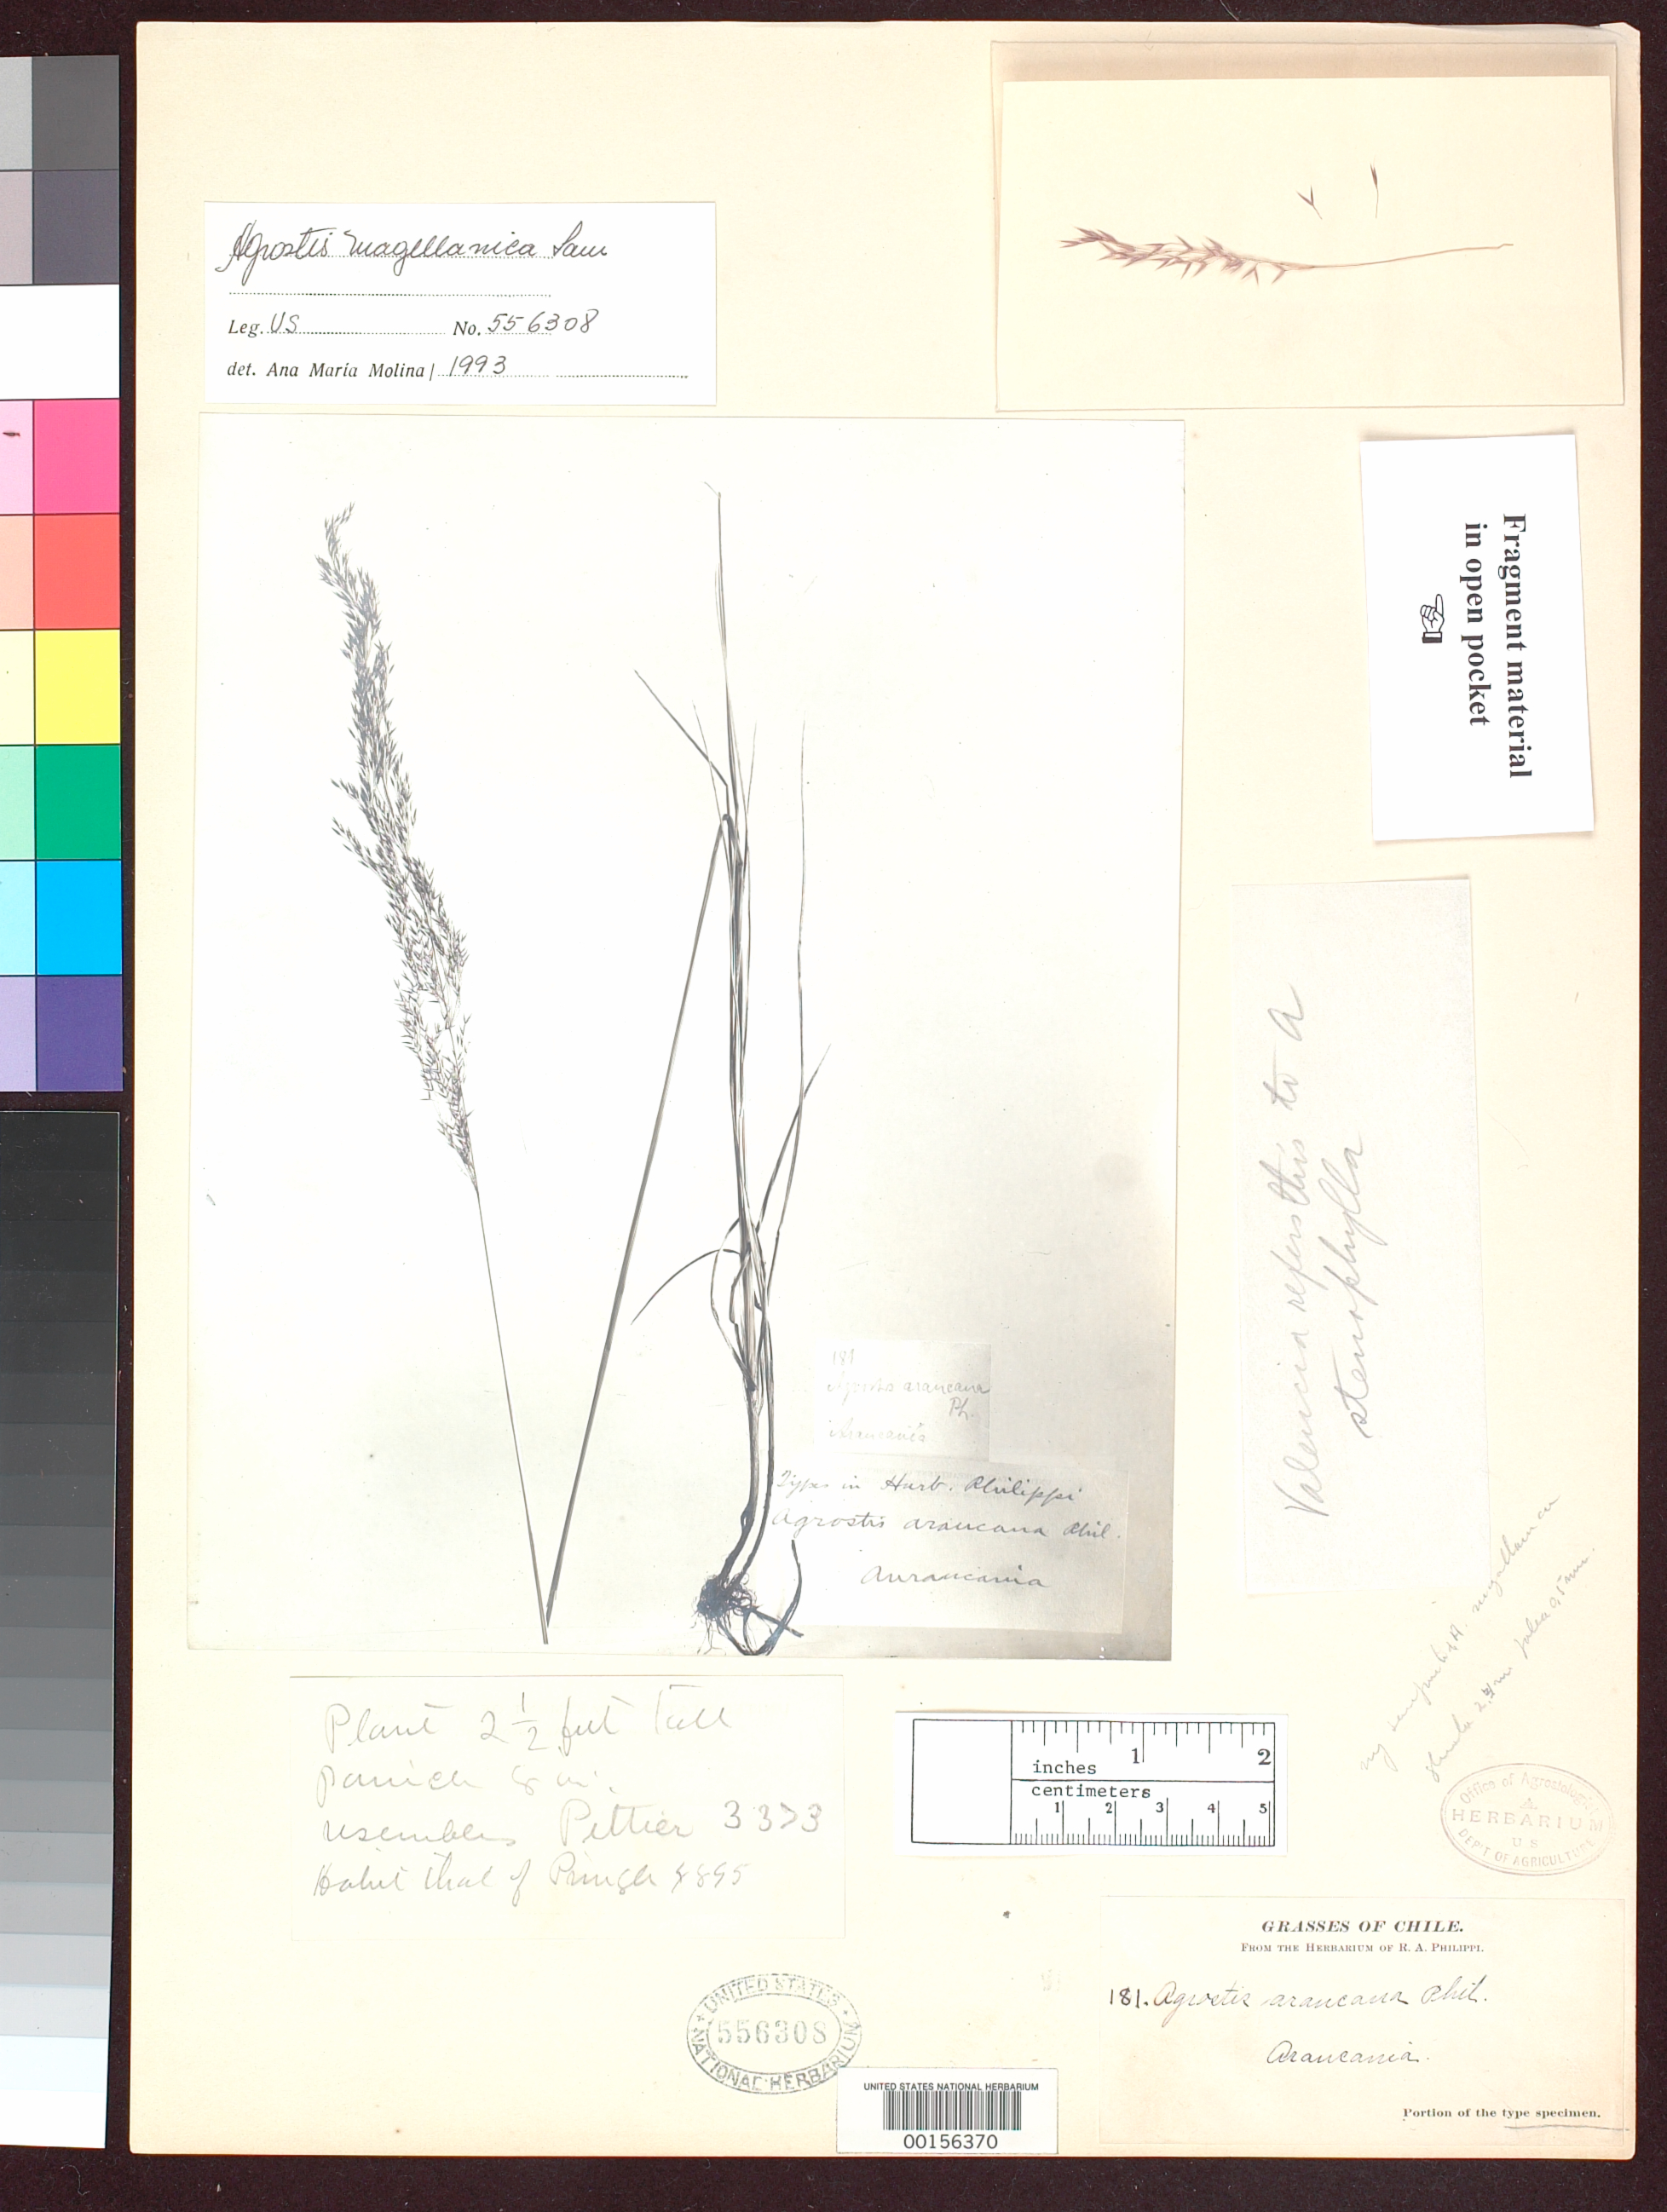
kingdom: Plantae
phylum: Tracheophyta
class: Liliopsida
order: Poales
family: Poaceae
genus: Agrostis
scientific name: Agrostis araucana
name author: Phil.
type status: Type Fragment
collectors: R. A. Philippi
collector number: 181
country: Chile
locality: Araucania.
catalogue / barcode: US 556308